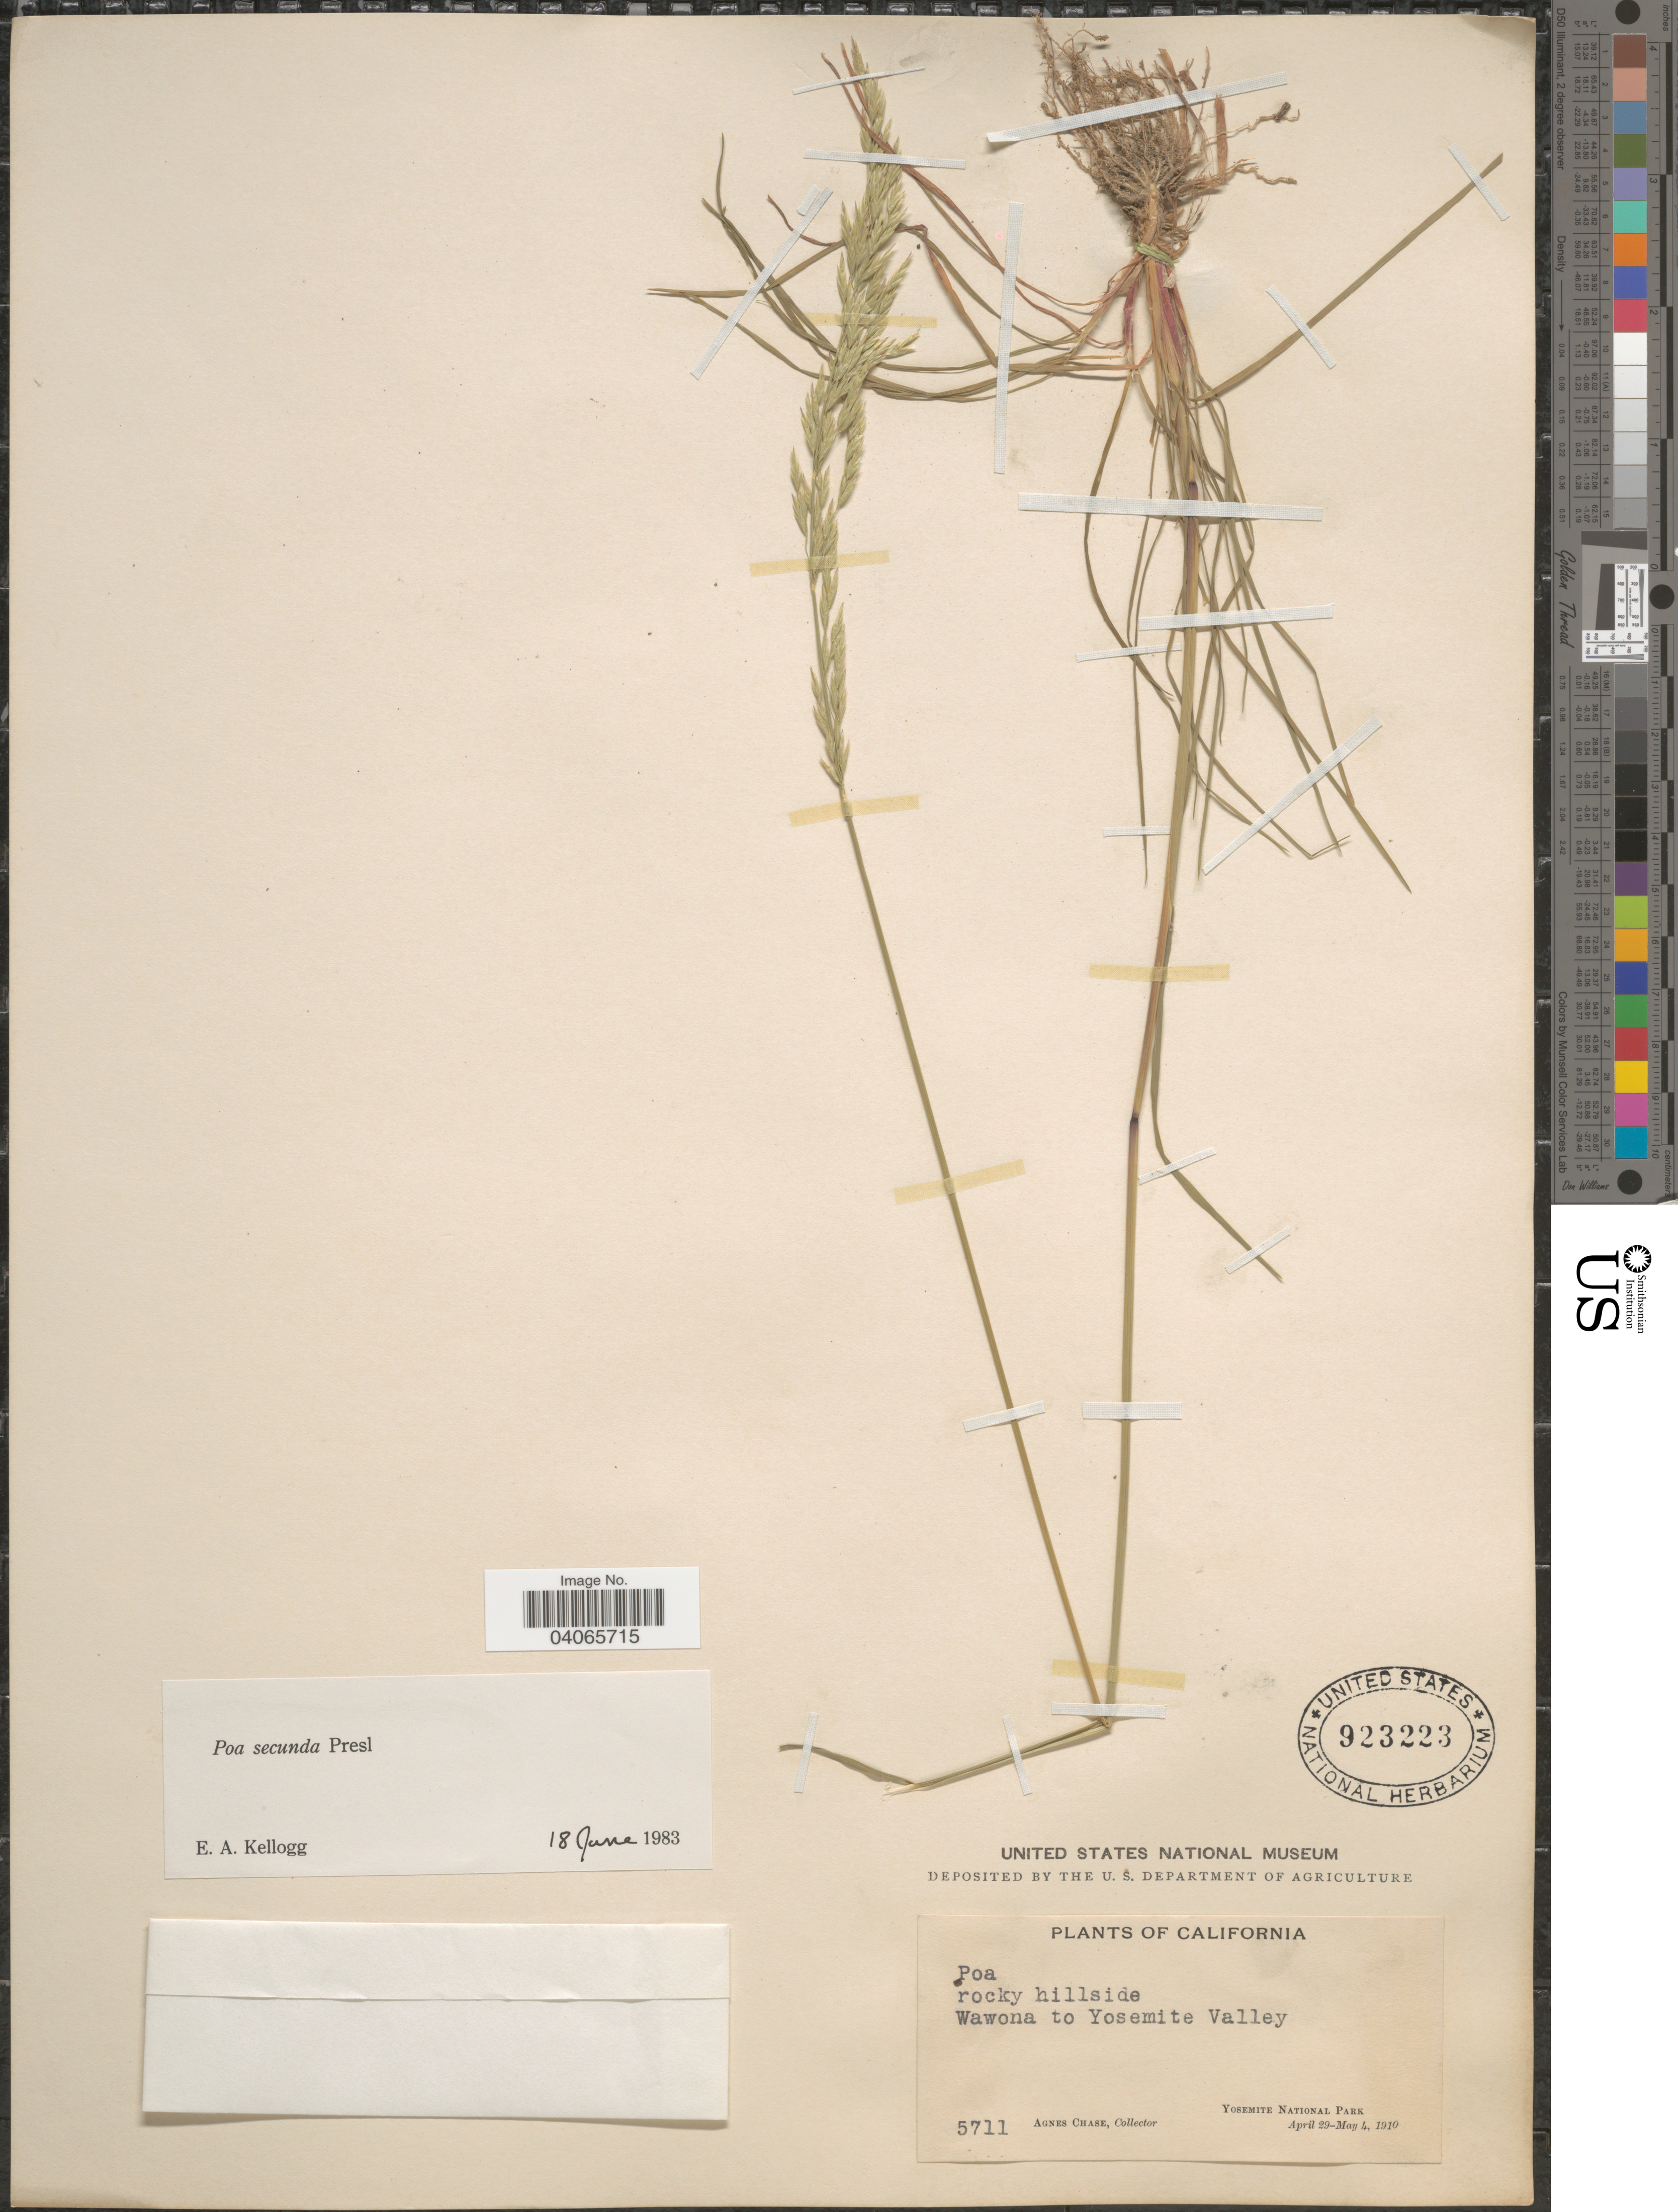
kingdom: Plantae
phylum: Tracheophyta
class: Liliopsida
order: Poales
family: Poaceae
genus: Poa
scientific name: Poa secunda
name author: J. Presl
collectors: A. Chase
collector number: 5711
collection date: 1910-04-29/1910-05-04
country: United States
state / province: California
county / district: Mariposa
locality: Rocky hillside. Wawona to Yosemite Valley. Yosemite National Park.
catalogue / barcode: US 923223